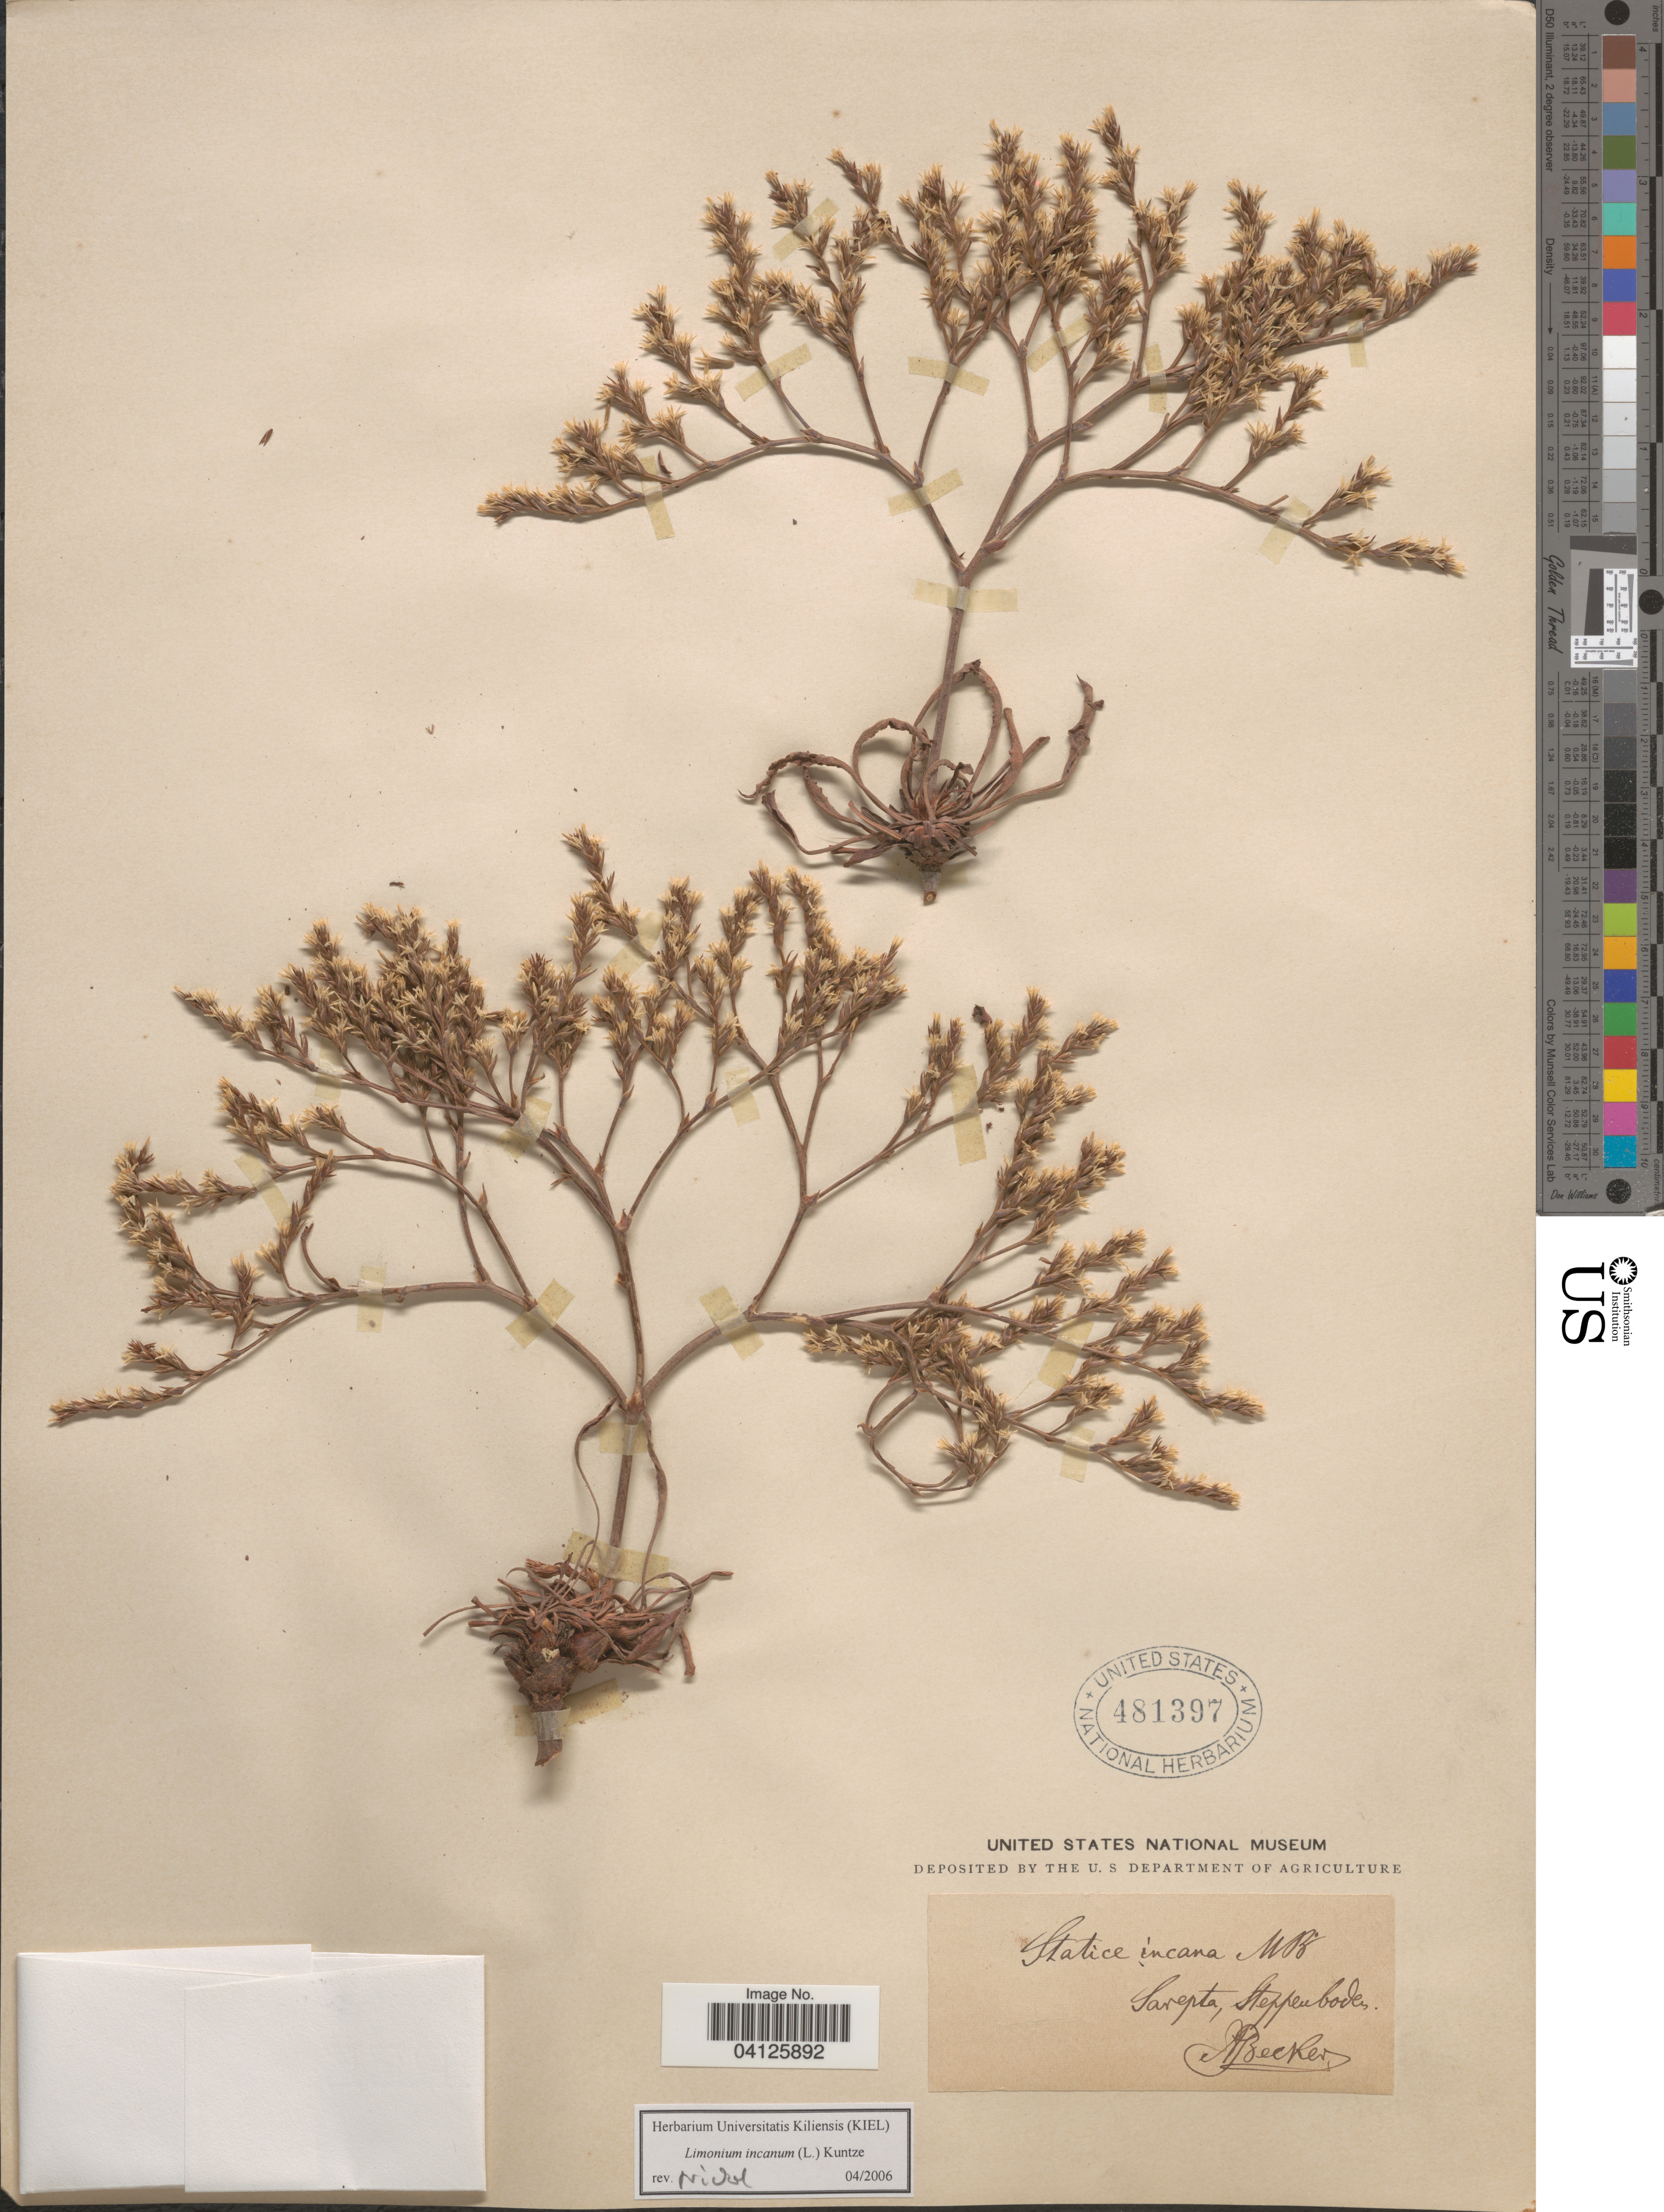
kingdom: Plantae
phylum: Tracheophyta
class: Magnoliopsida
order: Caryophyllales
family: Plumbaginaceae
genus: Limonium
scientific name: Limonium incanum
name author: (L.) Kuntze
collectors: A. Becker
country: Russian Federation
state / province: Volgograd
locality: Sarepta, Steppeboden.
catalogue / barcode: US 481397